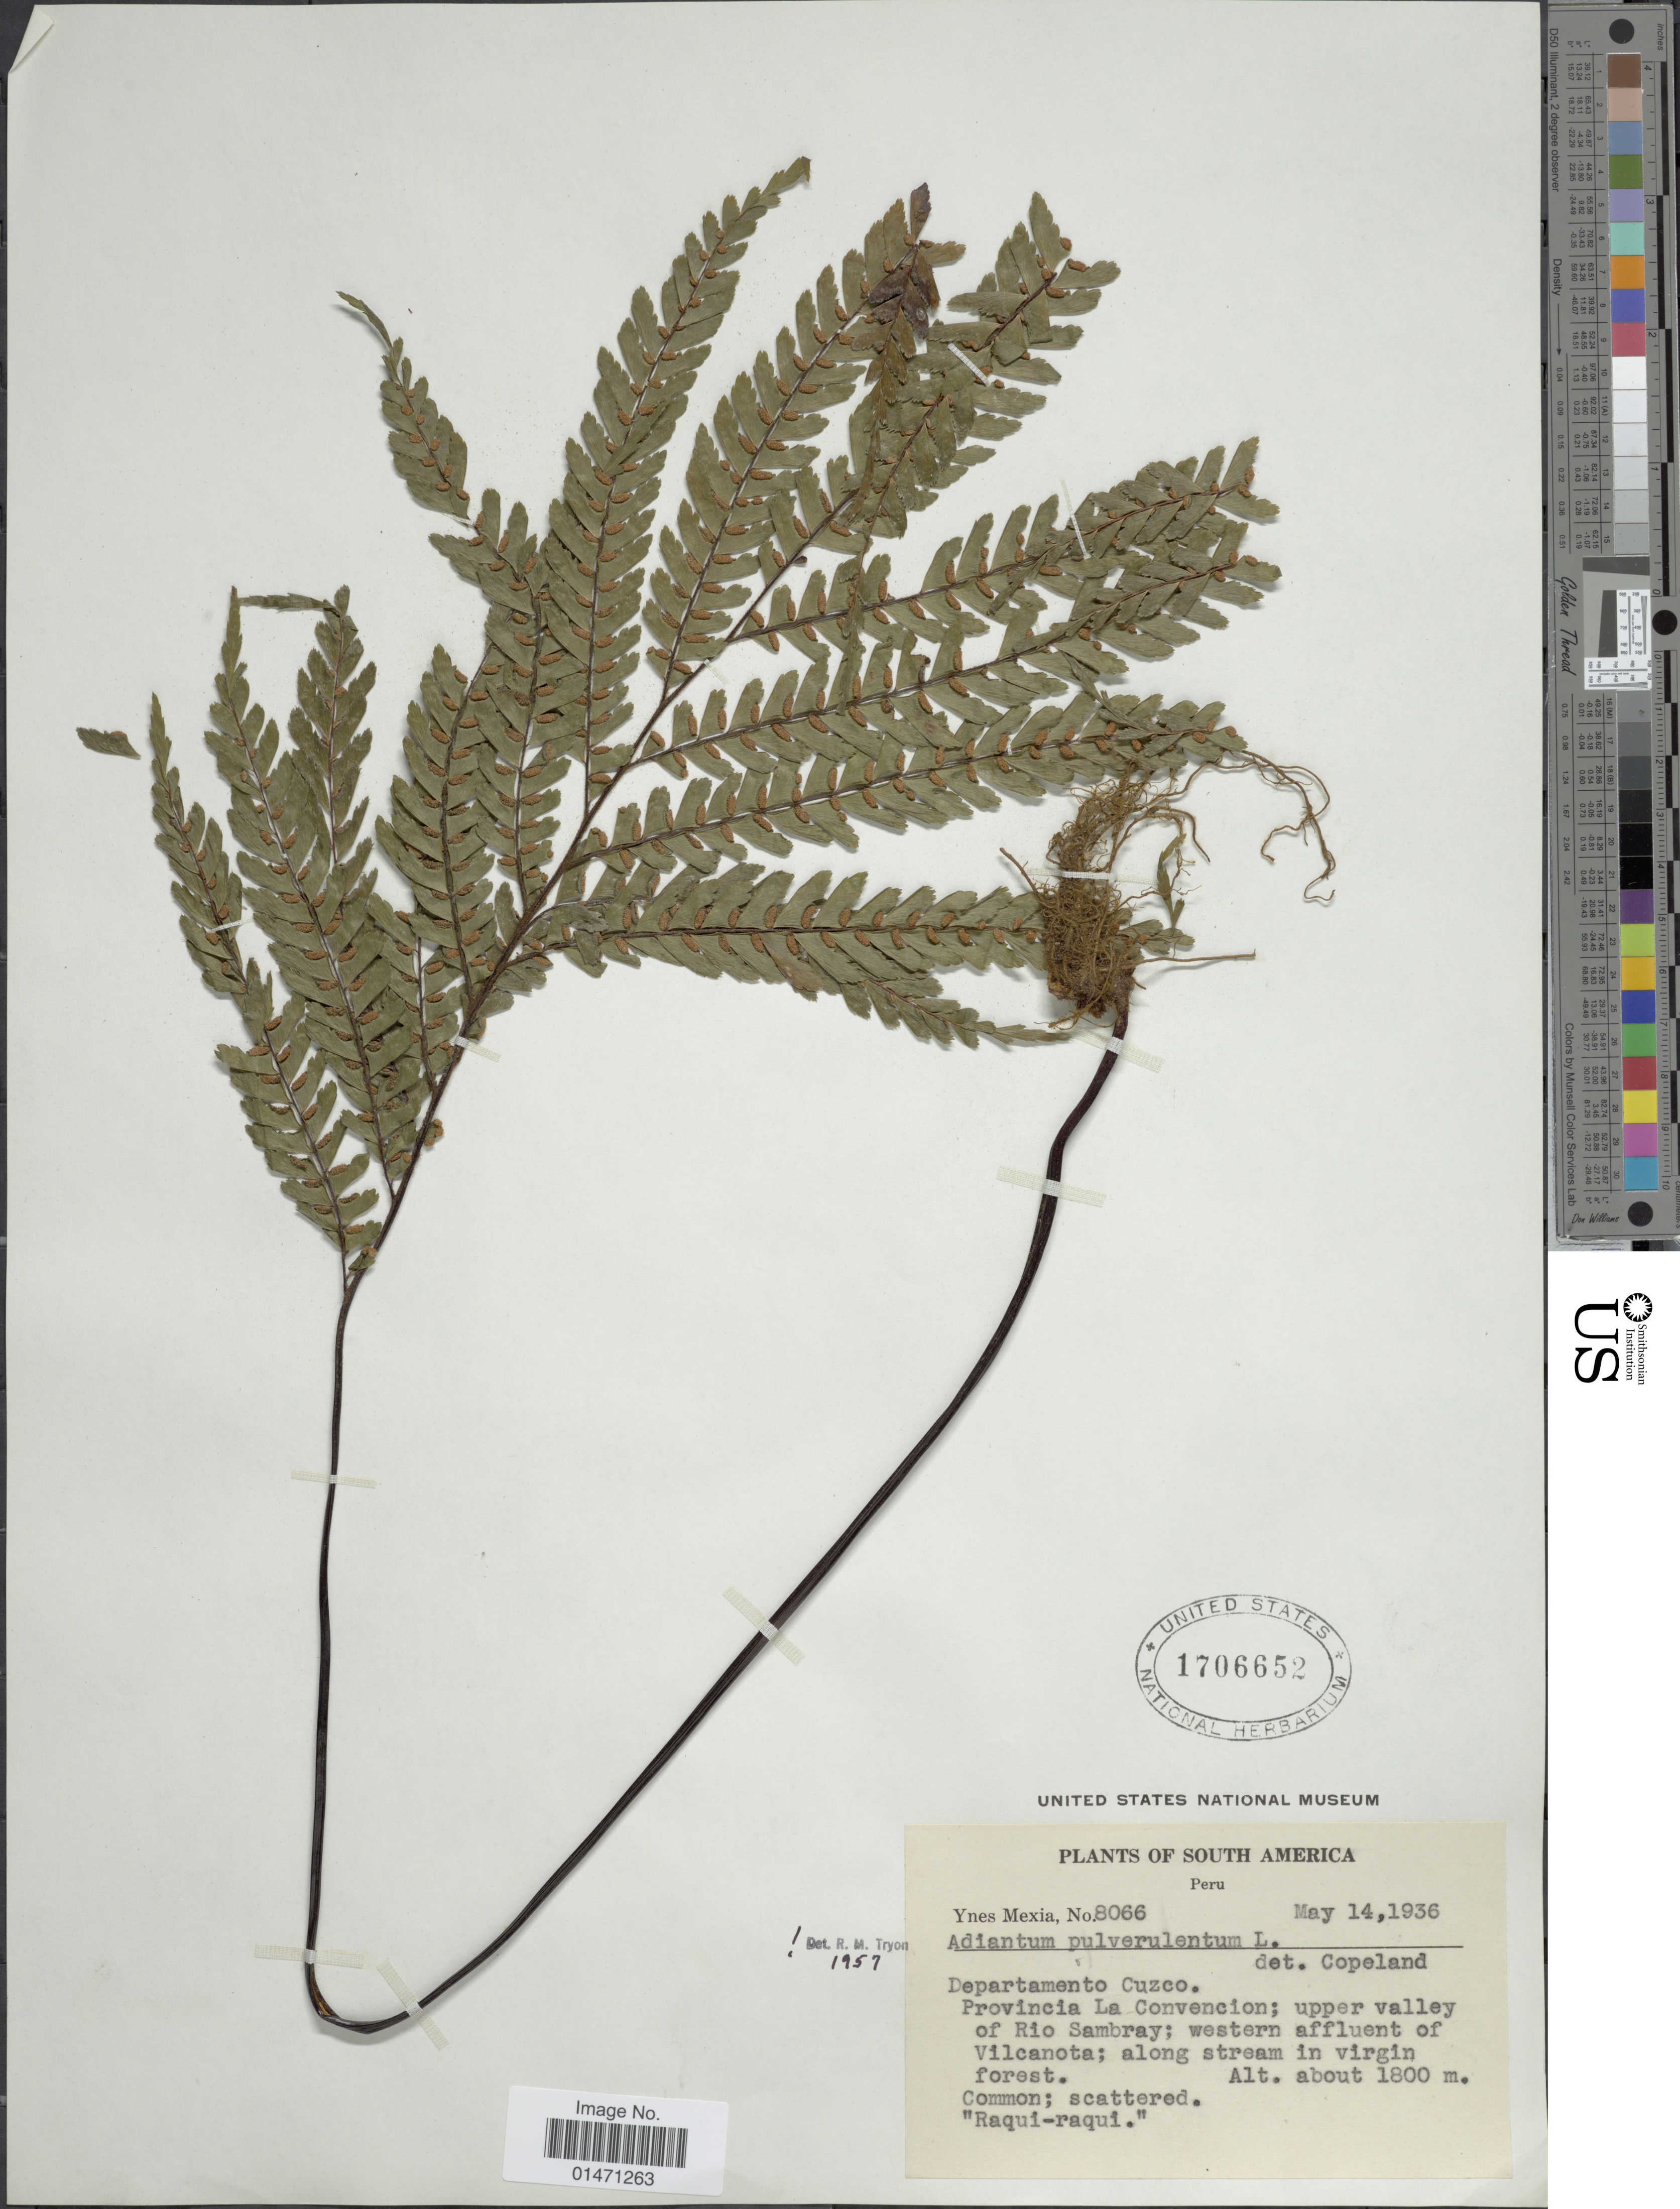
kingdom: Plantae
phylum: Tracheophyta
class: Polypodiopsida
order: Polypodiales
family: Pteridaceae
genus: Adiantum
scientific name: Adiantum pulverulentum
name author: L.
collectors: Y. Mexia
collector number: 8066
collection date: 1936-05-14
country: Peru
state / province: Cusco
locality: Plants of South America, Peru, Departamento Cuzco, Provincia La Convencion; upper valley of Rio Sambray, western affluent of Vilcanota, along stream in virgin forest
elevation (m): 1800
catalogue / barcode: US 1706652